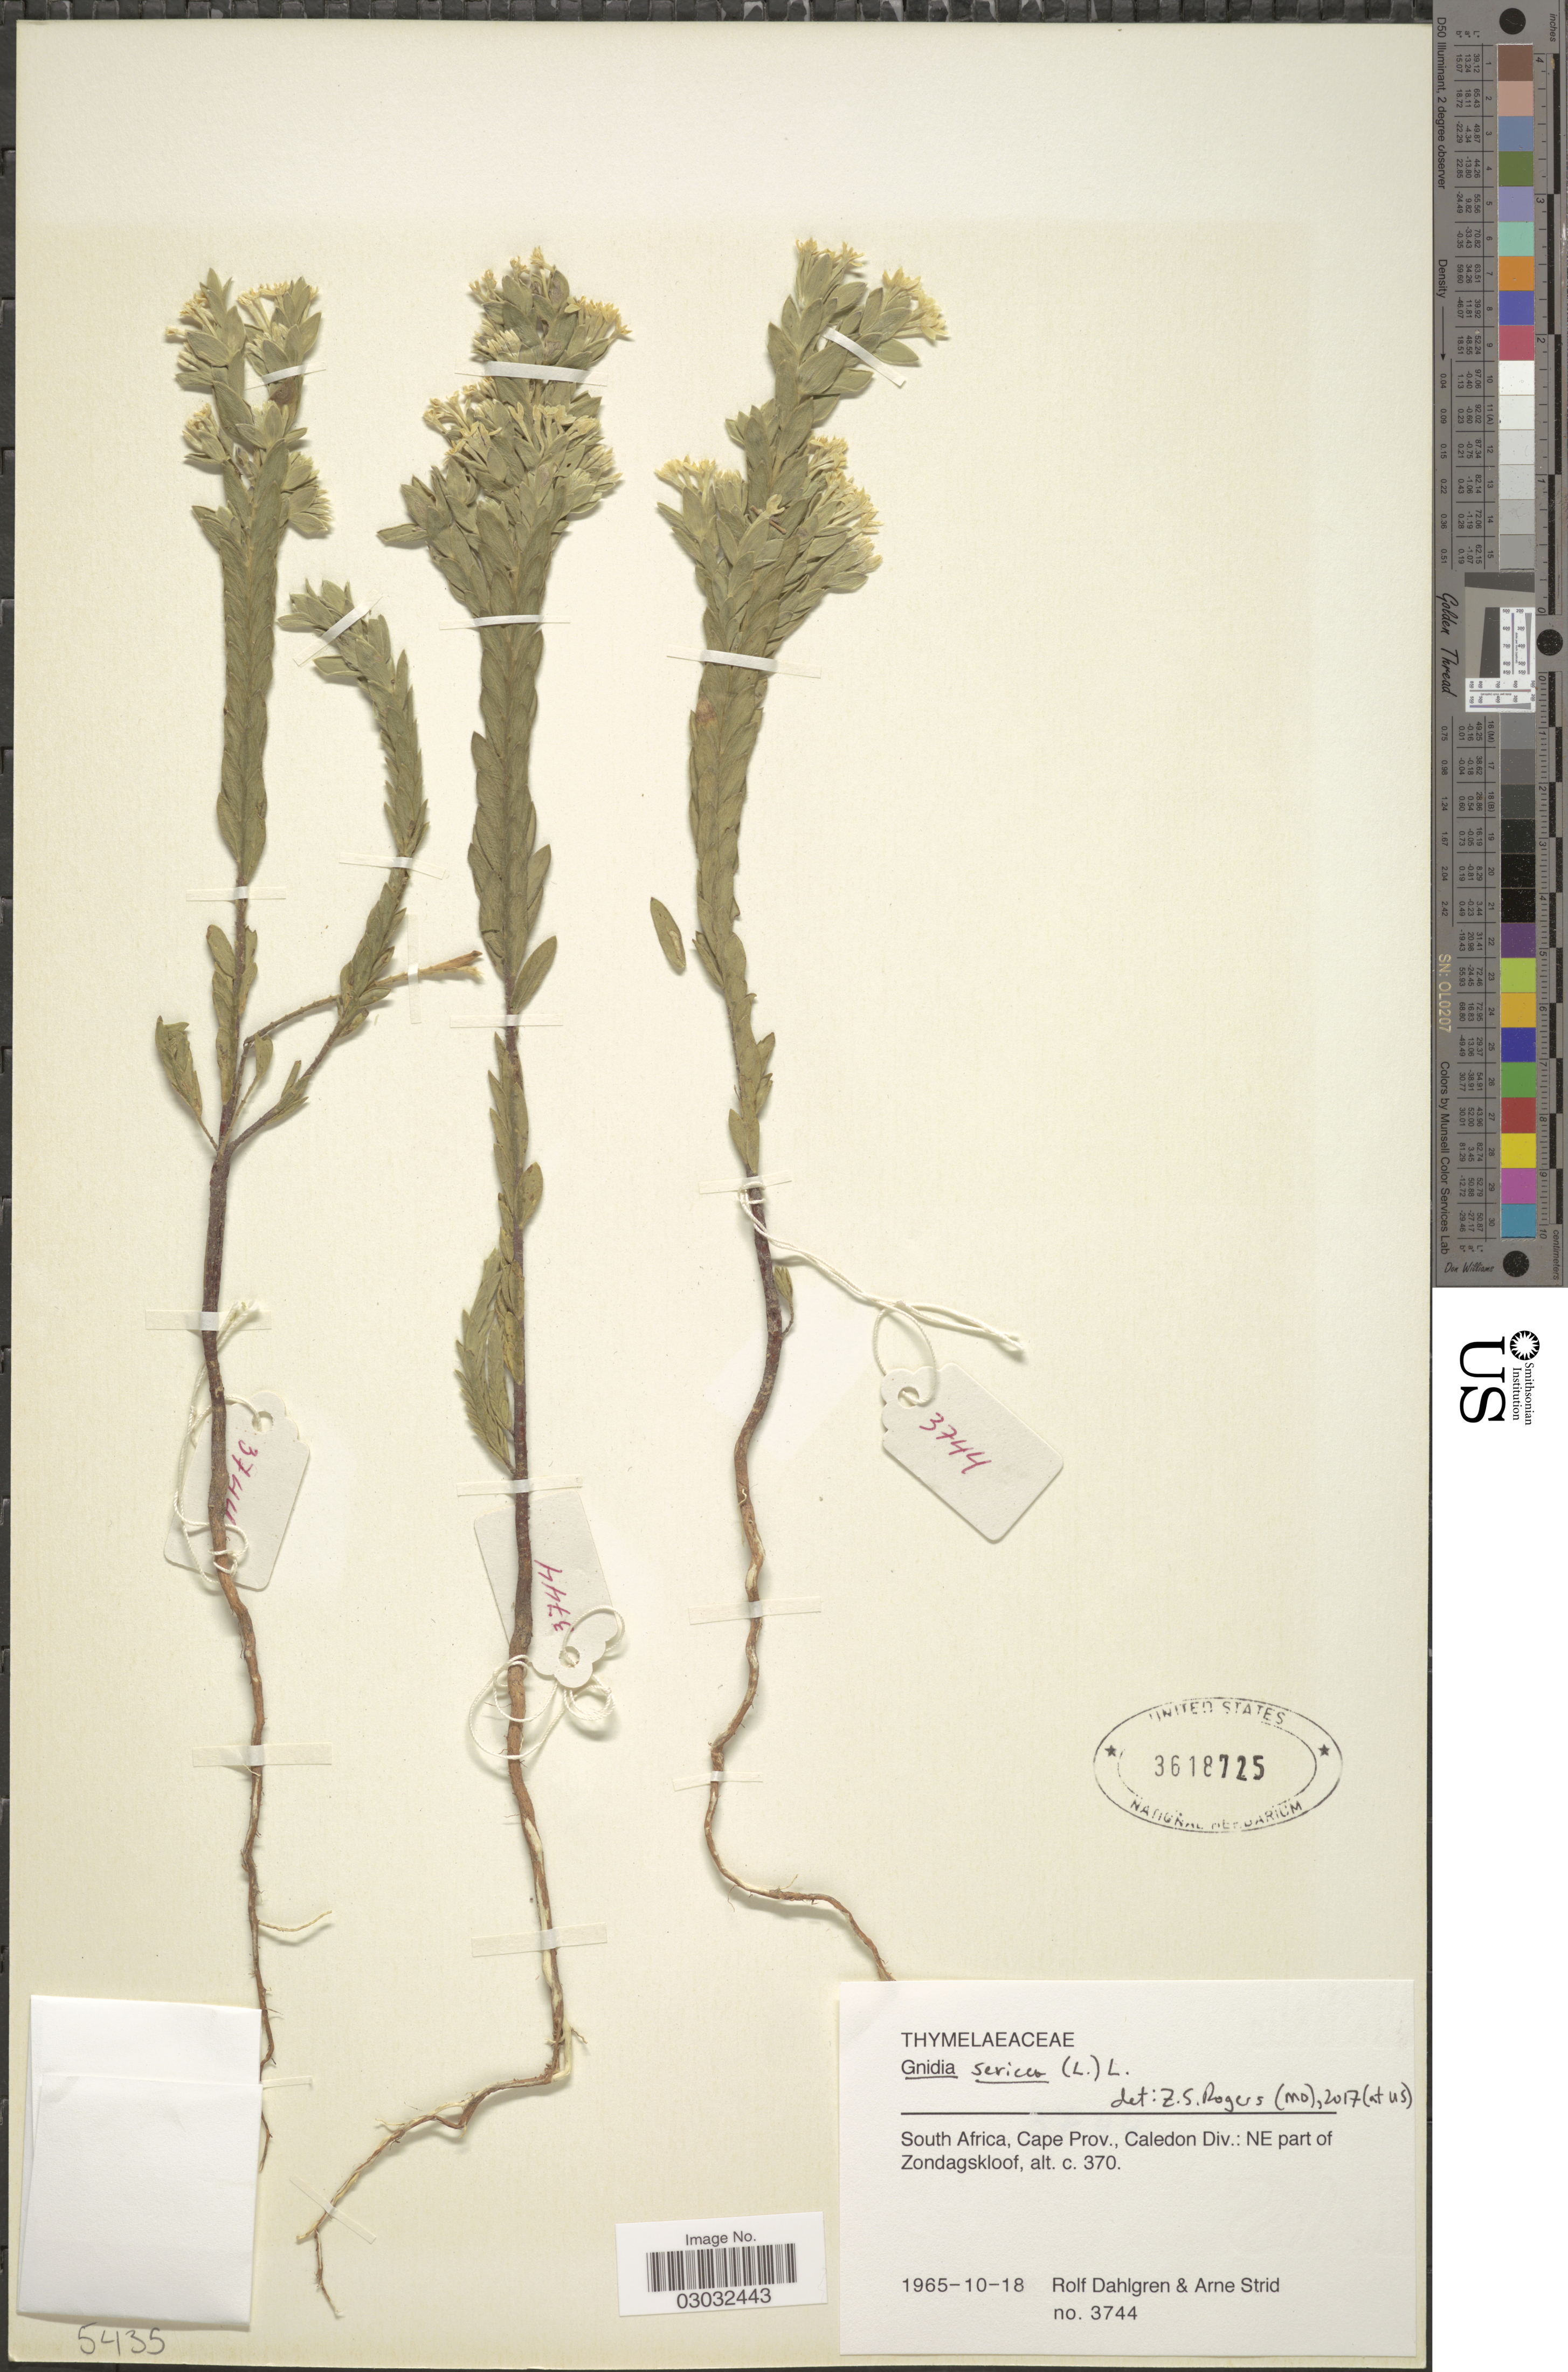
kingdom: Plantae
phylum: Tracheophyta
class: Magnoliopsida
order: Malvales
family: Thymelaeaceae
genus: Gnidia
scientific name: Gnidia sericea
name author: (L.) L.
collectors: R. Dahlgren & A. Strid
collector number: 3744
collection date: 1965-10-18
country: South Africa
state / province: Western Cape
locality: Cape Prov., Caledon Div.: NE part of Zondagskloof.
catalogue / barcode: US 3618725